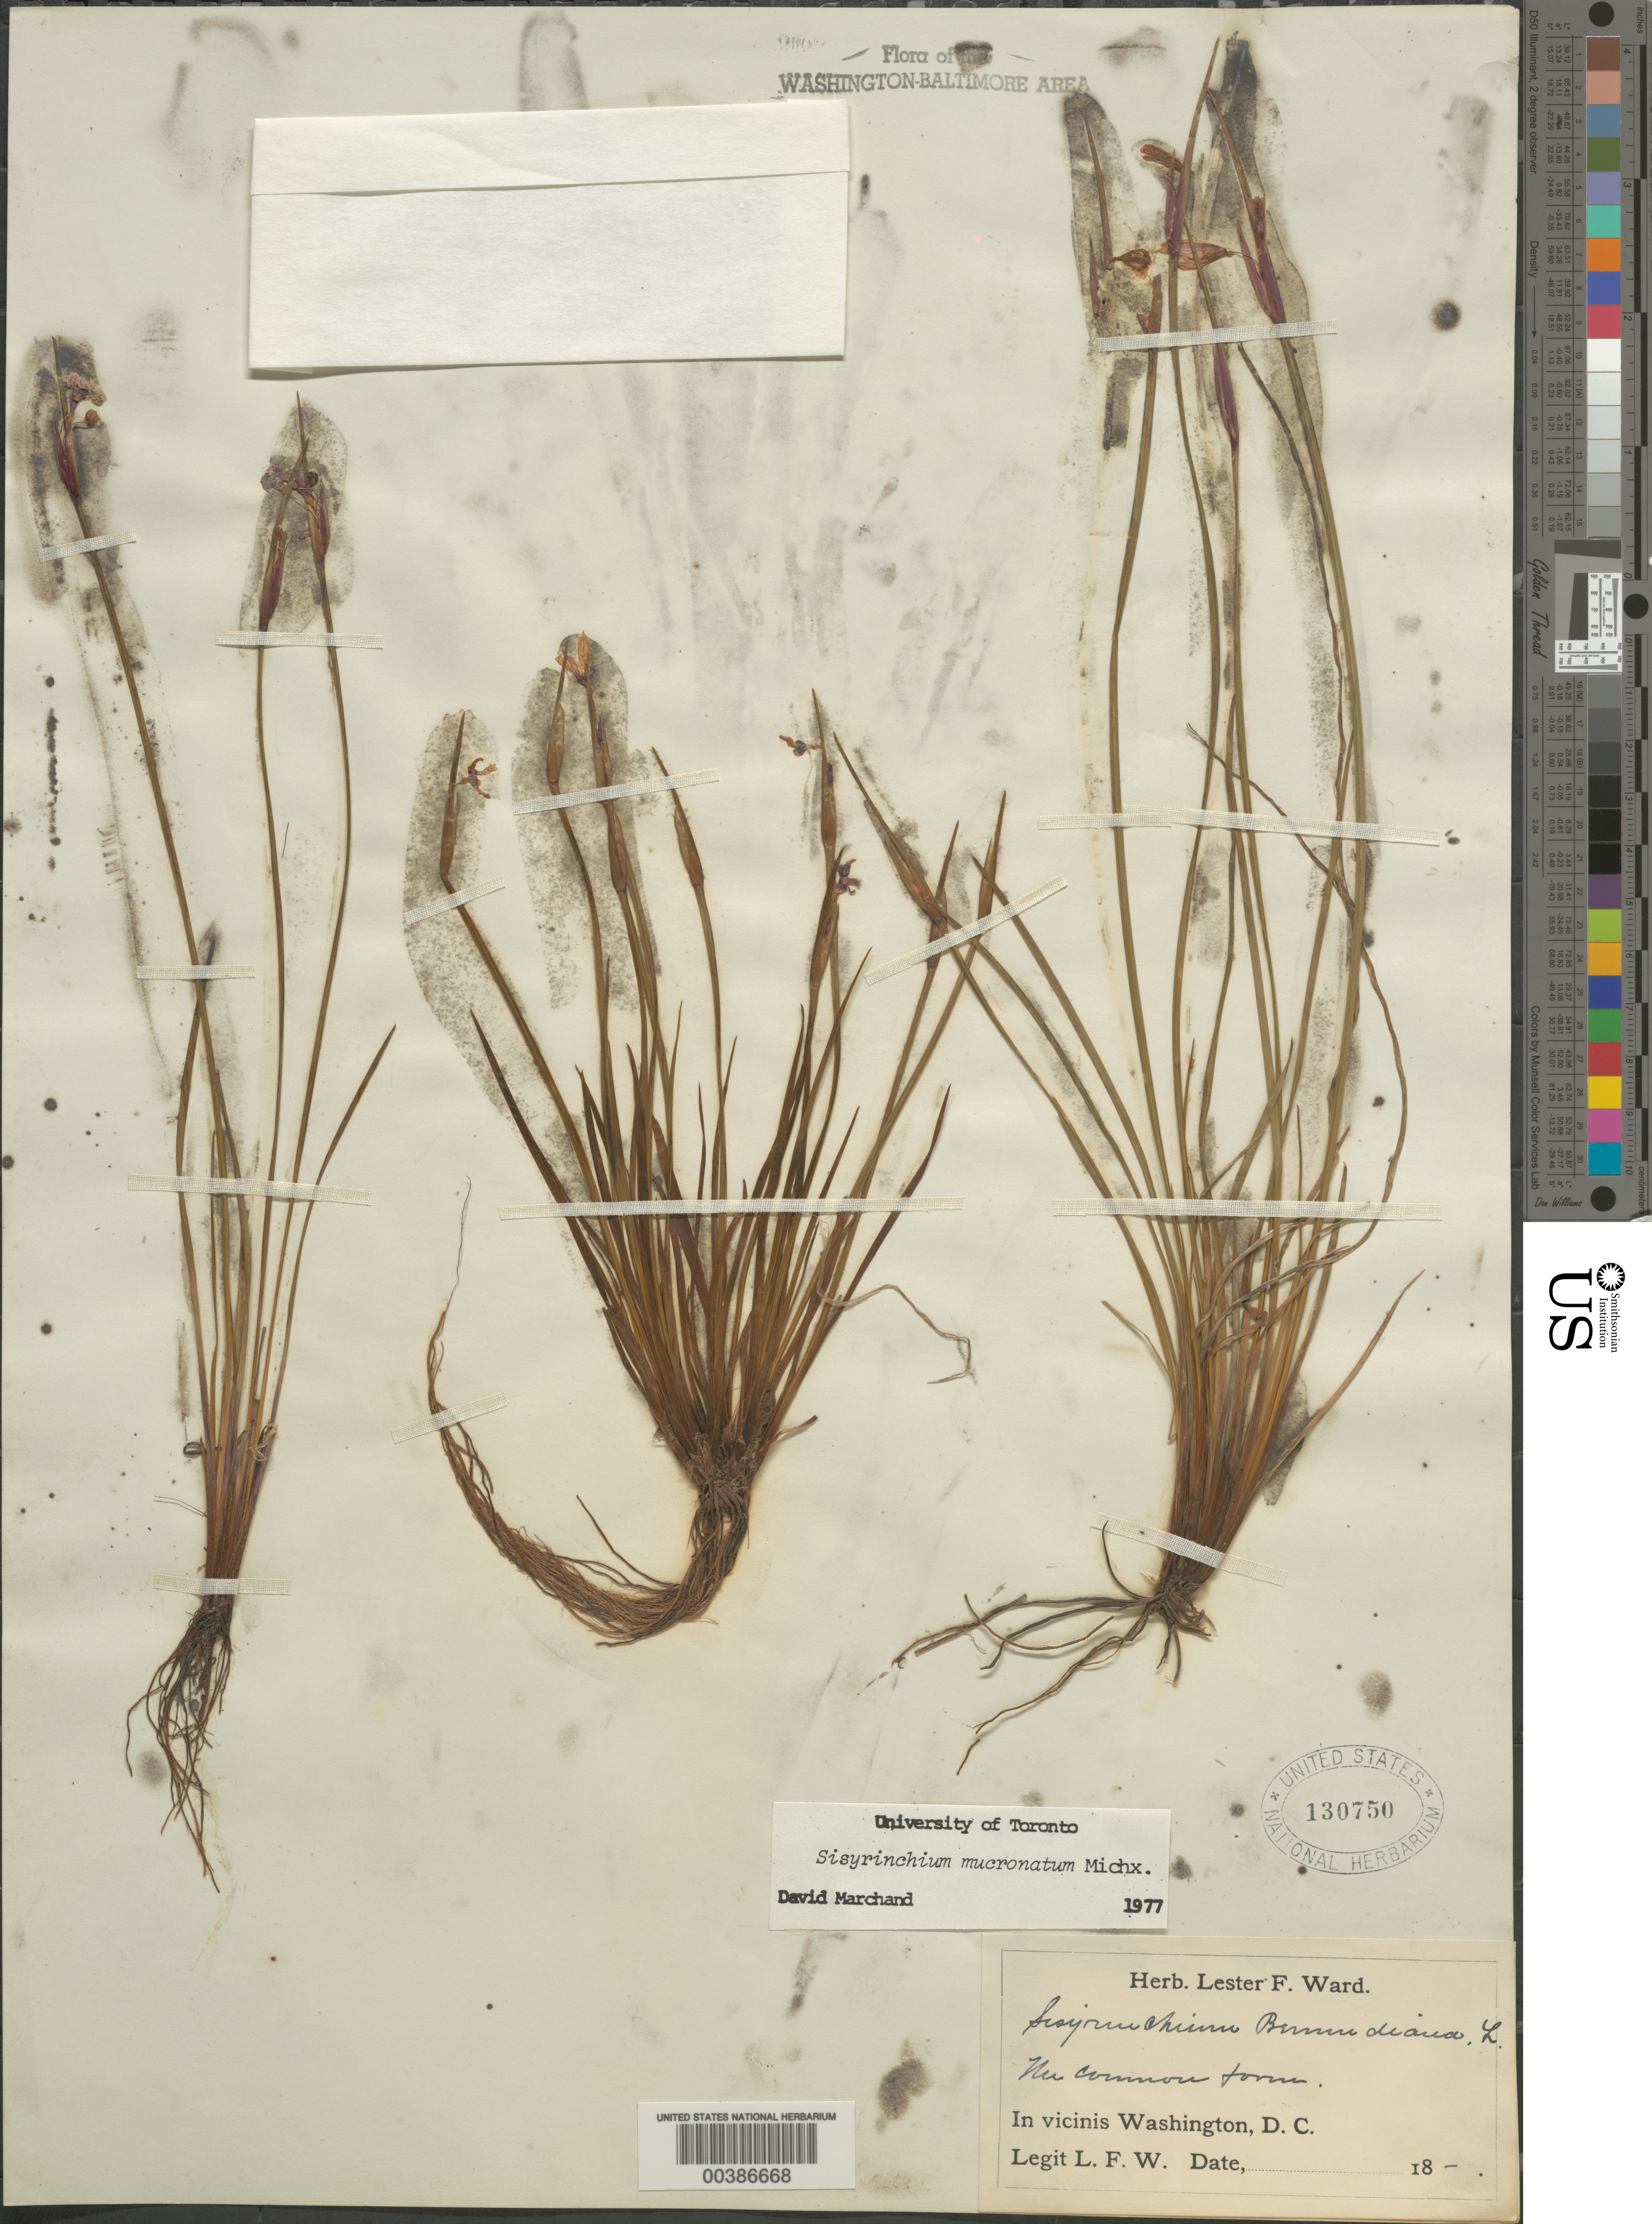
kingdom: Plantae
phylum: Tracheophyta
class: Liliopsida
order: Asparagales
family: Iridaceae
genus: Sisyrinchium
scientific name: Sisyrinchium mucronatum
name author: Michx.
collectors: L. F. Ward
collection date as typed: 18--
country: United States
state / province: District of Columbia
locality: G.P.W., Washington D.C. area.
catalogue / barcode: US 130750